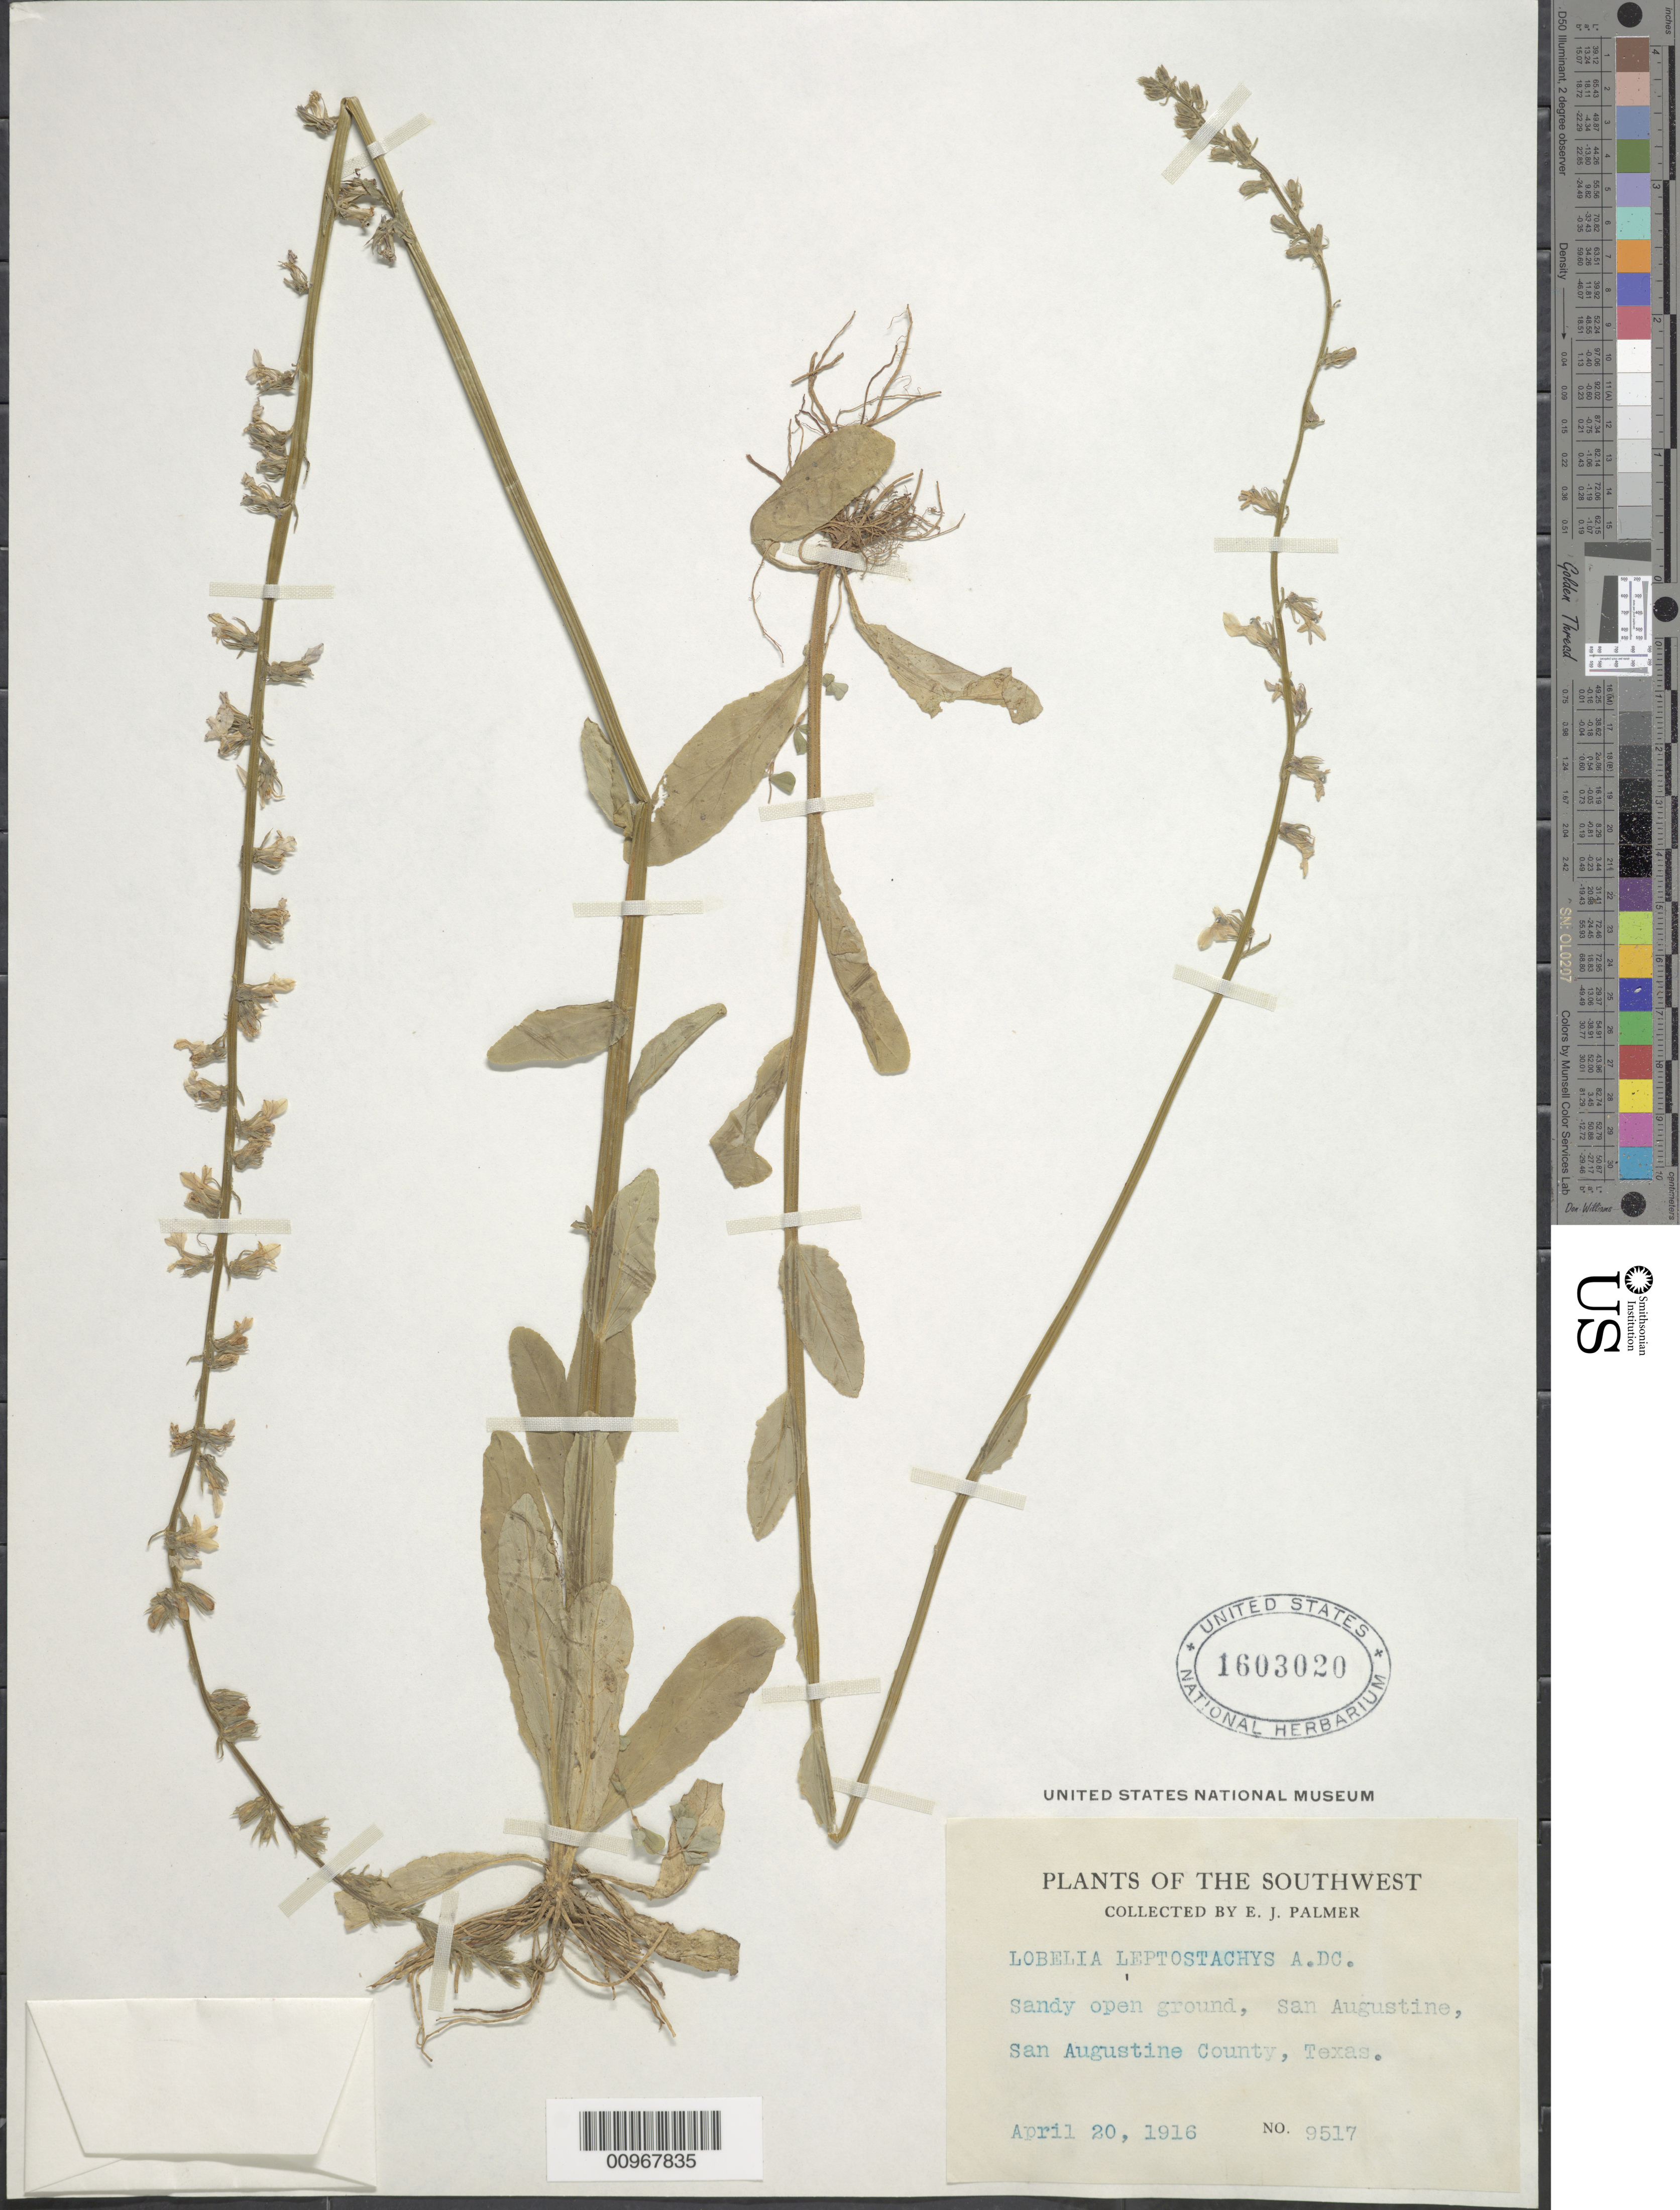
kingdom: Plantae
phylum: Tracheophyta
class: Magnoliopsida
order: Asterales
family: Campanulaceae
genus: Lobelia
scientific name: Lobelia leptostachys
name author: A. DC.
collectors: E. J. Palmer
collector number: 9517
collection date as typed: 20 Apr 1916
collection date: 1916-04-20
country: United States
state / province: Texas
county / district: San Augustine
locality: San Augustine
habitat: sandy open ground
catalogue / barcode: US 1603020